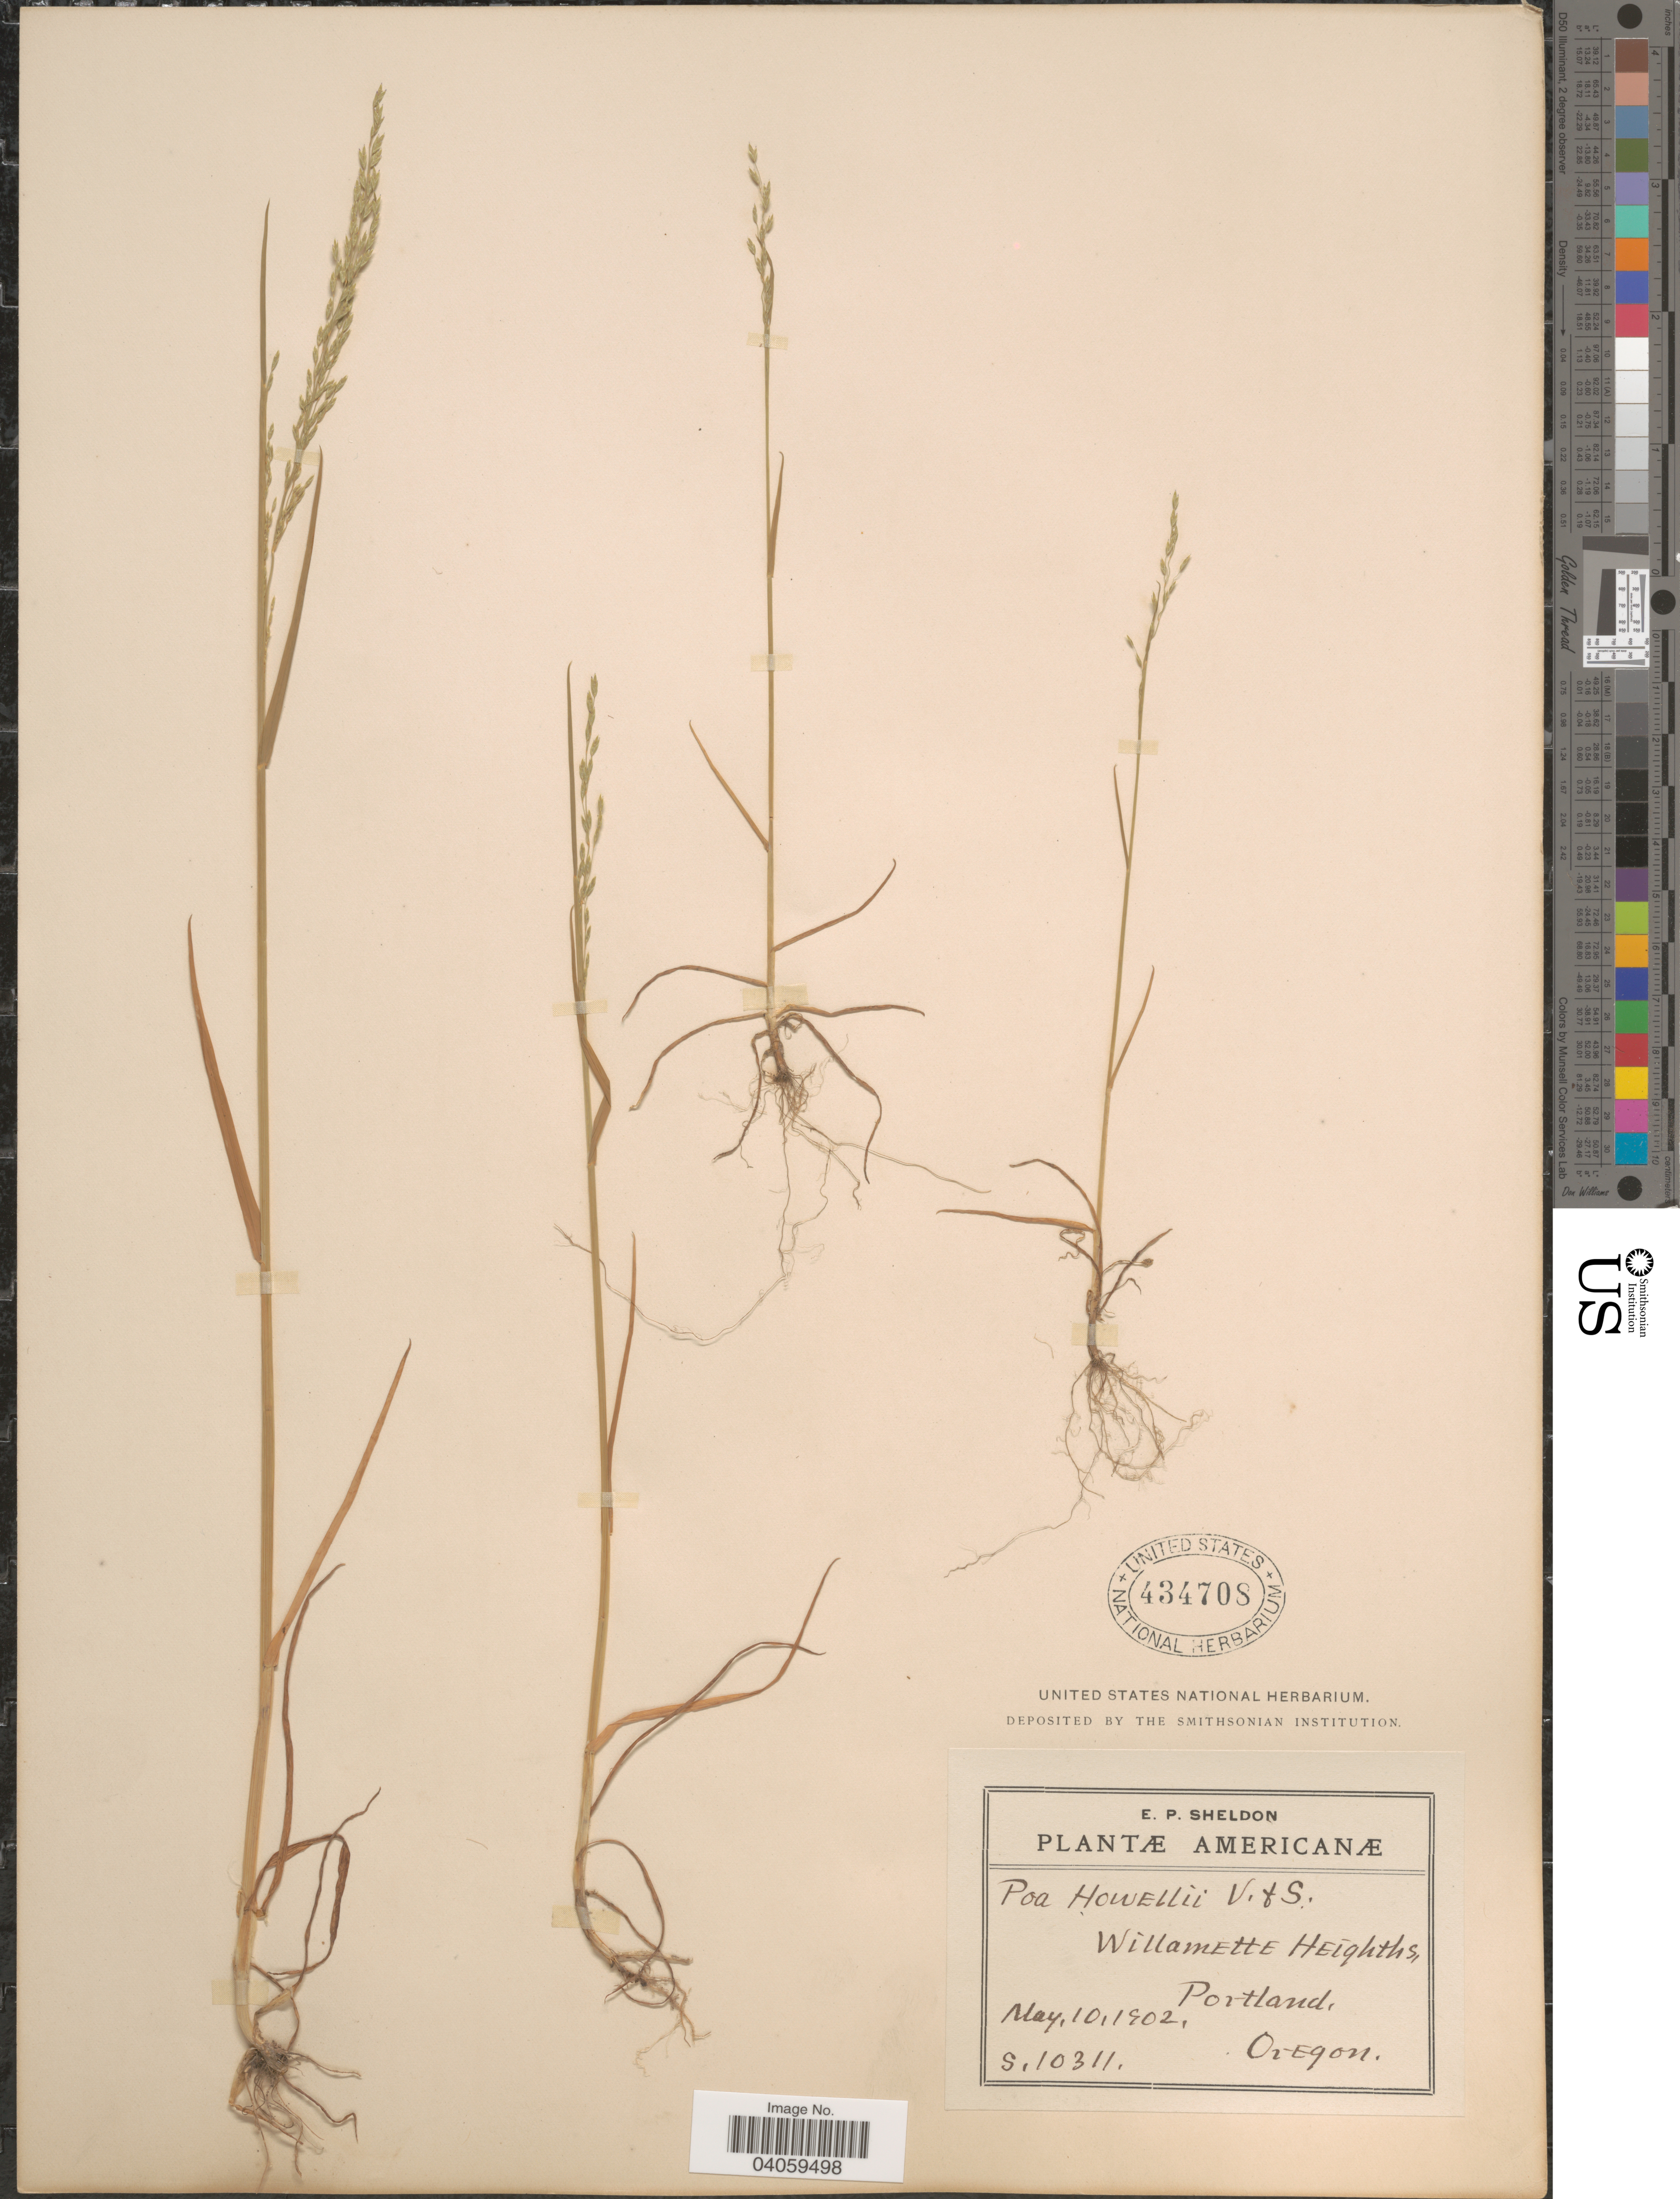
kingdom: Plantae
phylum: Tracheophyta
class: Liliopsida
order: Poales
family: Poaceae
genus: Poa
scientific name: Poa howellii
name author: Vasey & Scribn.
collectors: E. P. Sheldon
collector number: S10311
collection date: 1902-05-10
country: United States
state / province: Oregon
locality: Willamette Heighths, Portland.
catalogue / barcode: US 434708